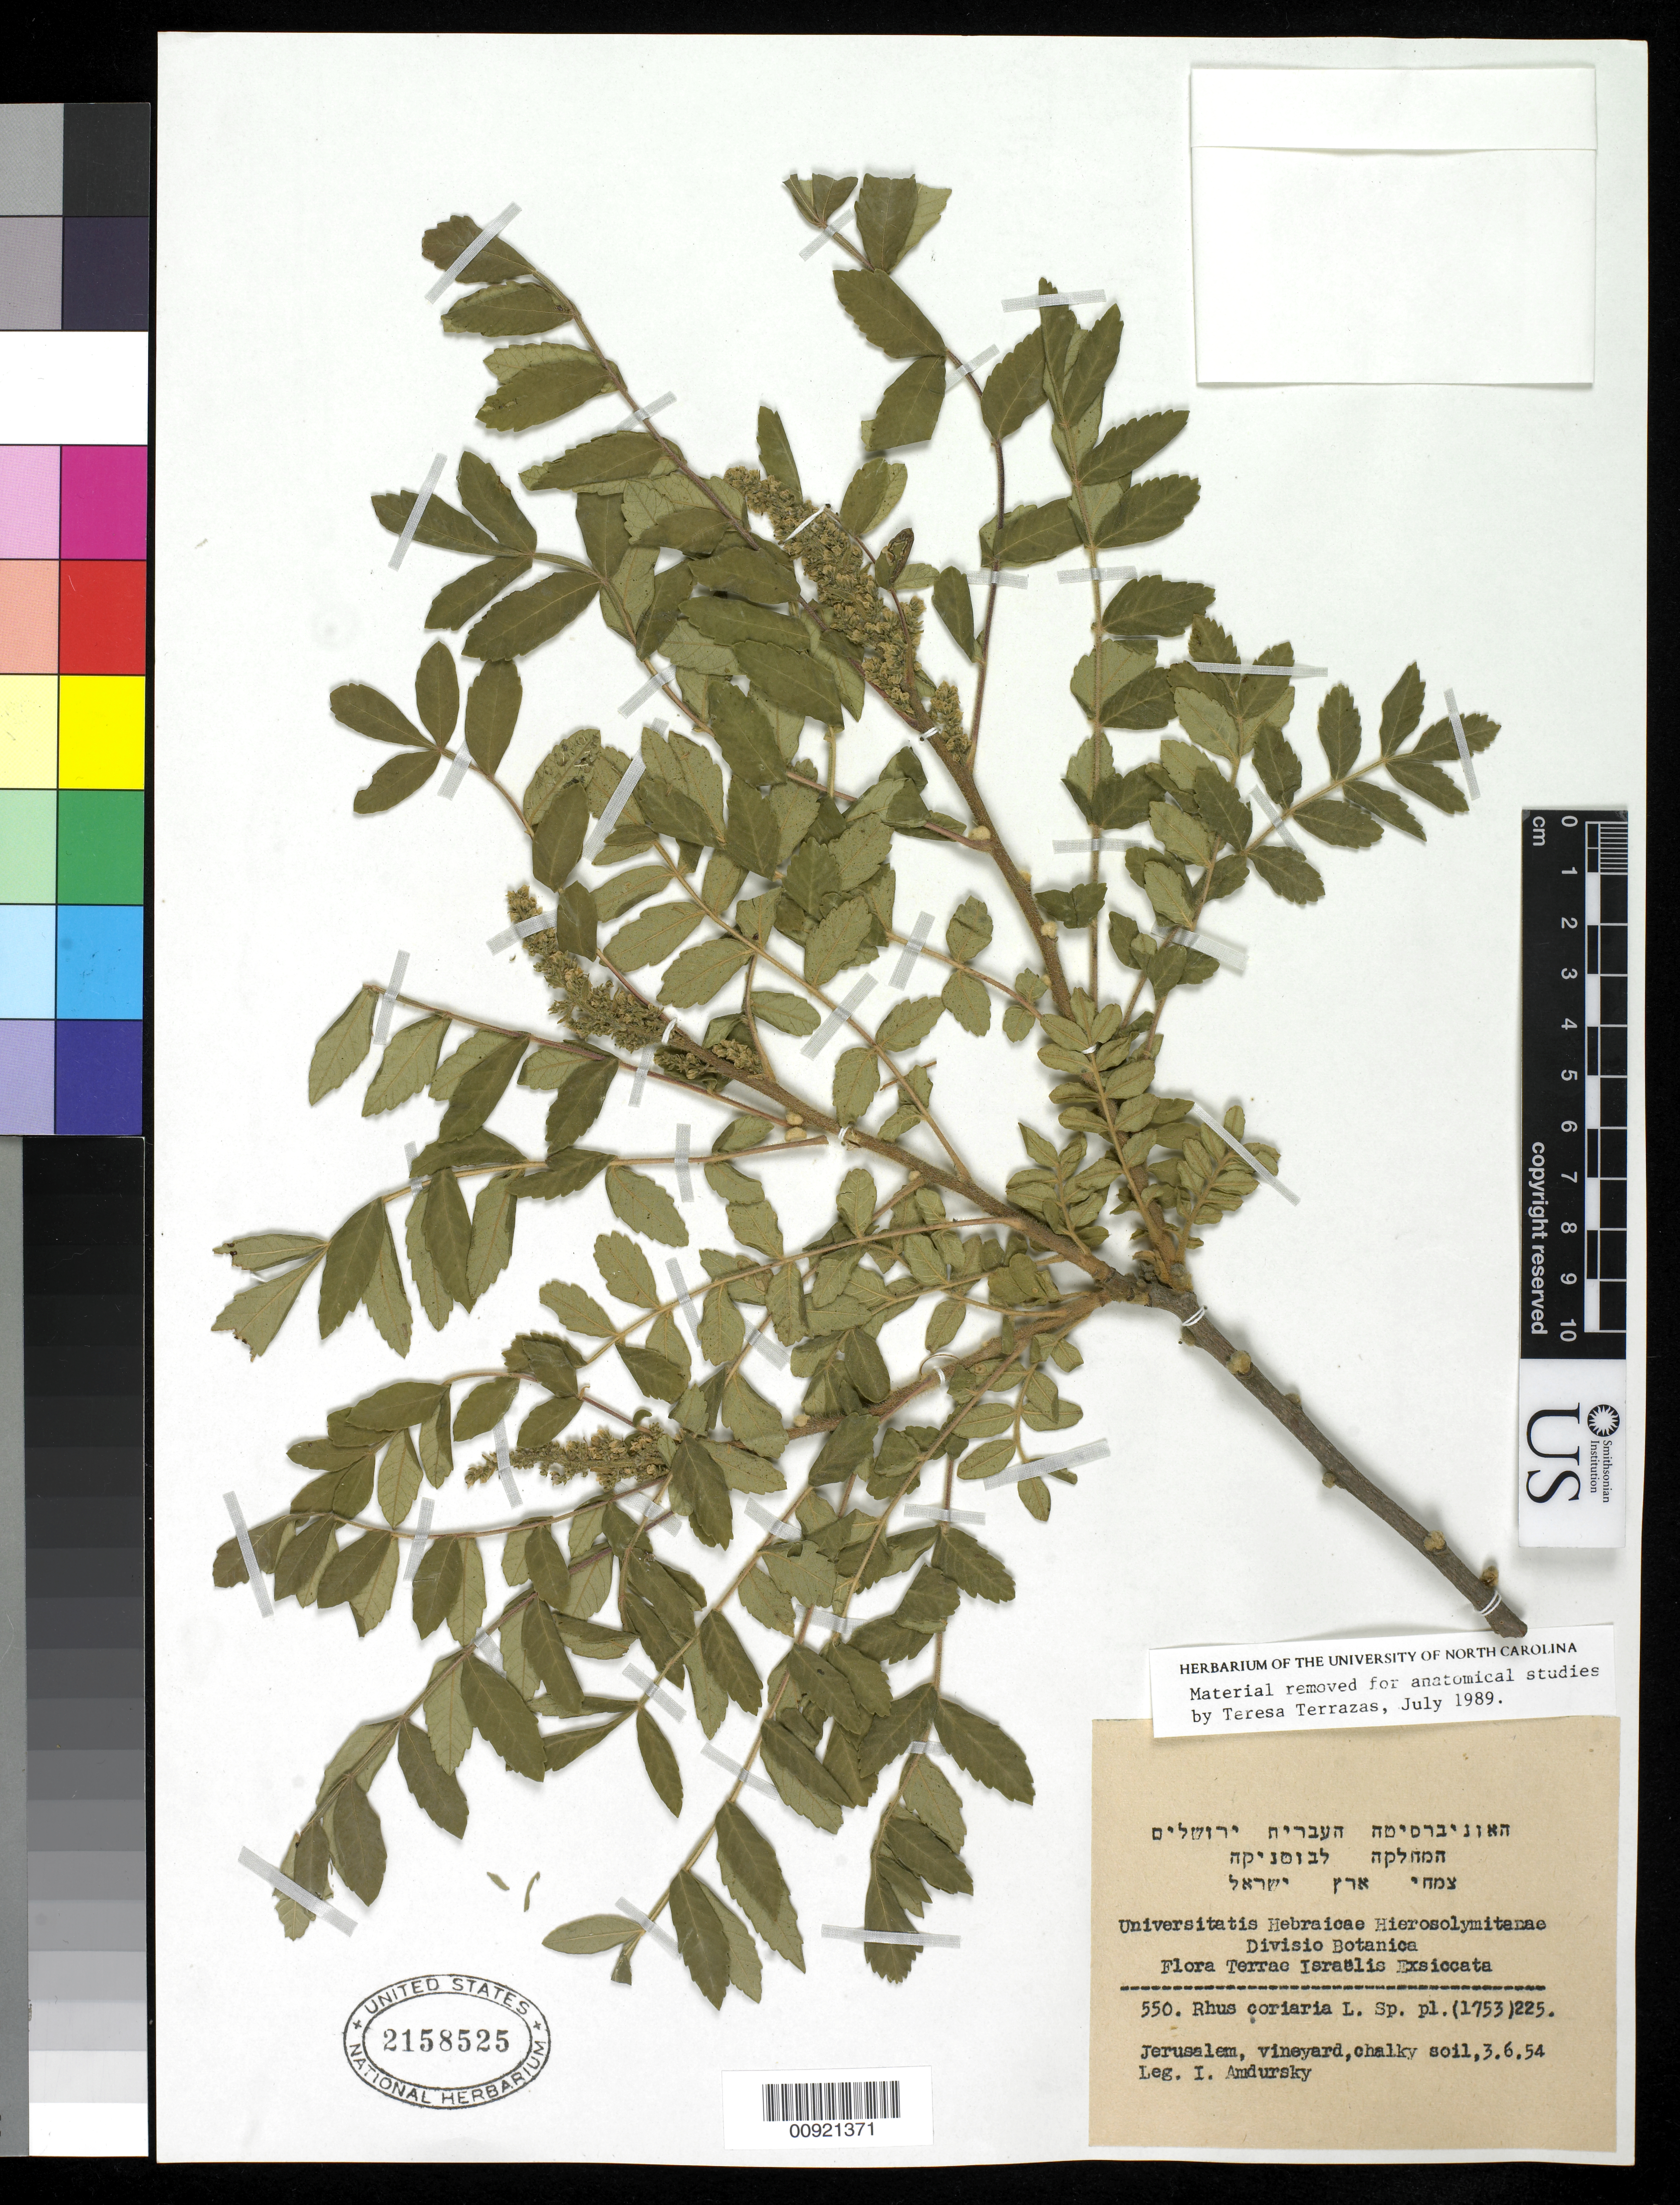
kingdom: Plantae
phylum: Tracheophyta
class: Magnoliopsida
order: Sapindales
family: Anacardiaceae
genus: Rhus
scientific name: Rhus coriaria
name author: L.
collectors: I. Amdursky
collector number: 550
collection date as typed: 06 Mar 1954 or 03 Jun 1954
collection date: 1954-03-06 or 1954-06-03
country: Israel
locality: Jerusalem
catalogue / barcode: US 2158525